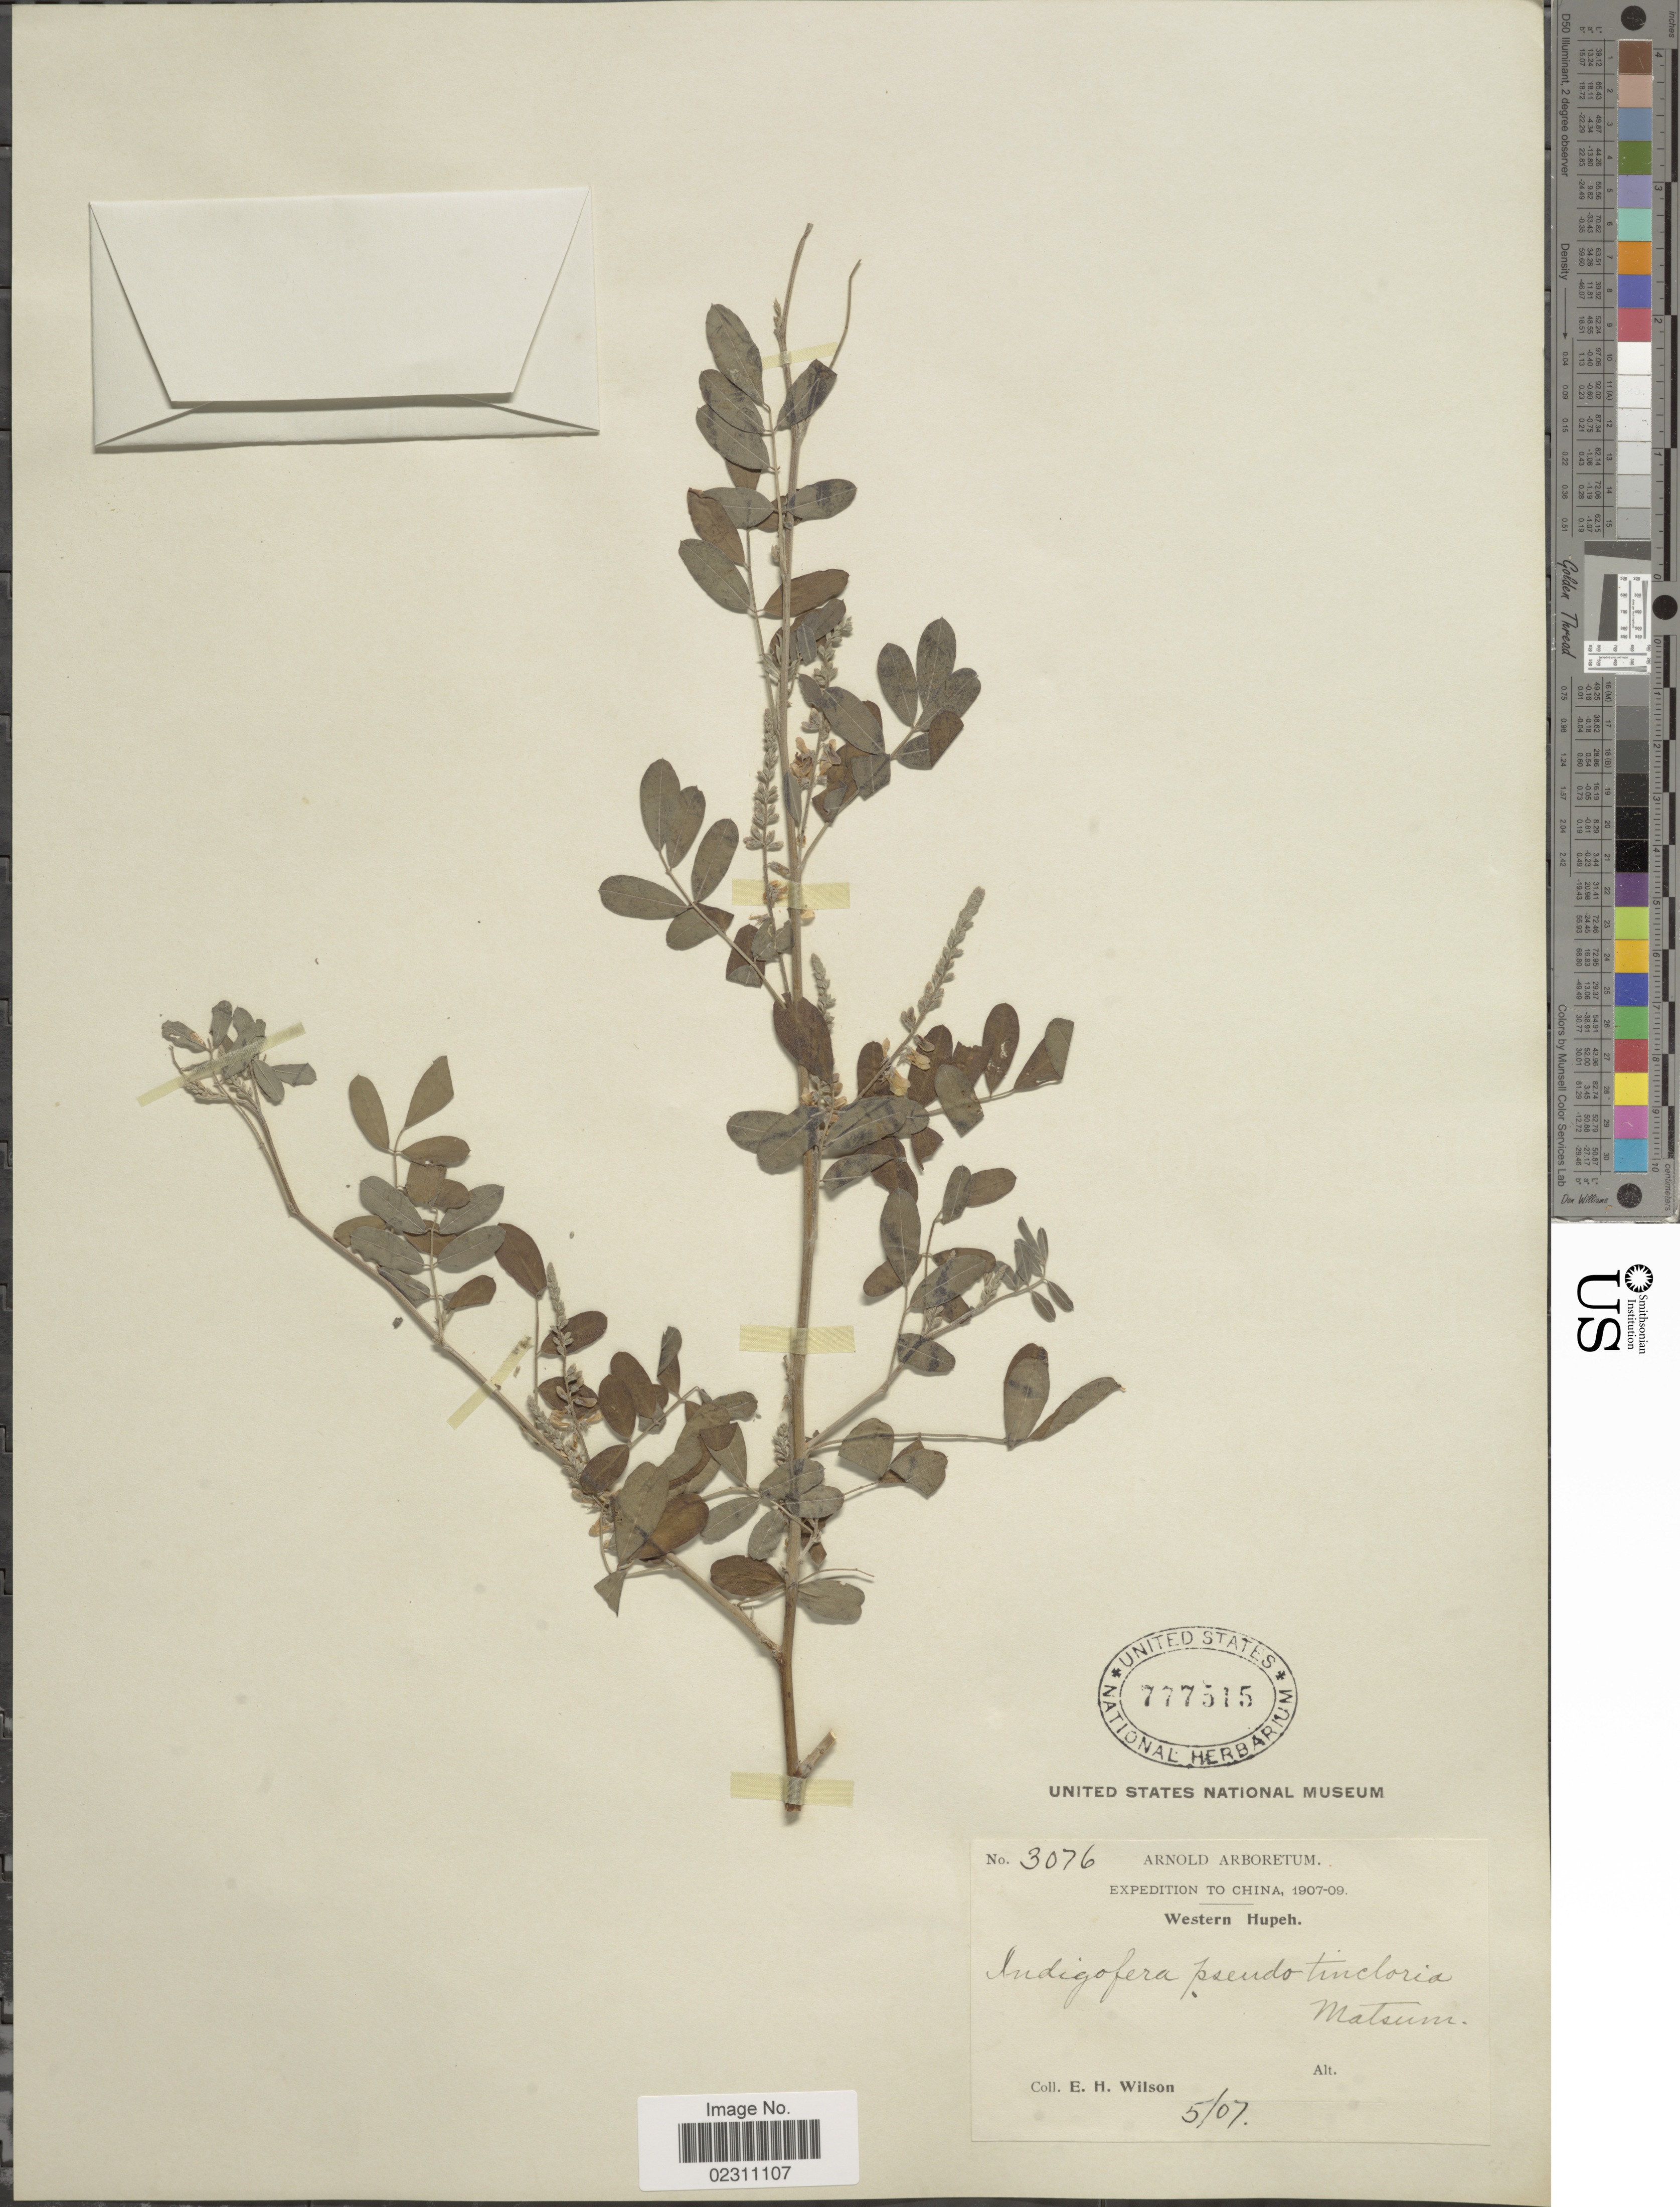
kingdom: Plantae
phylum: Tracheophyta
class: Magnoliopsida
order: Fabales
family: Fabaceae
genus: Indigofera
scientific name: Indigofera pseudotinctoria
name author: Matsum.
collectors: E. Wilson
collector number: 3076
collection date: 1907-05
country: China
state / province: Hubei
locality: Western Hupeh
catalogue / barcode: US 777515